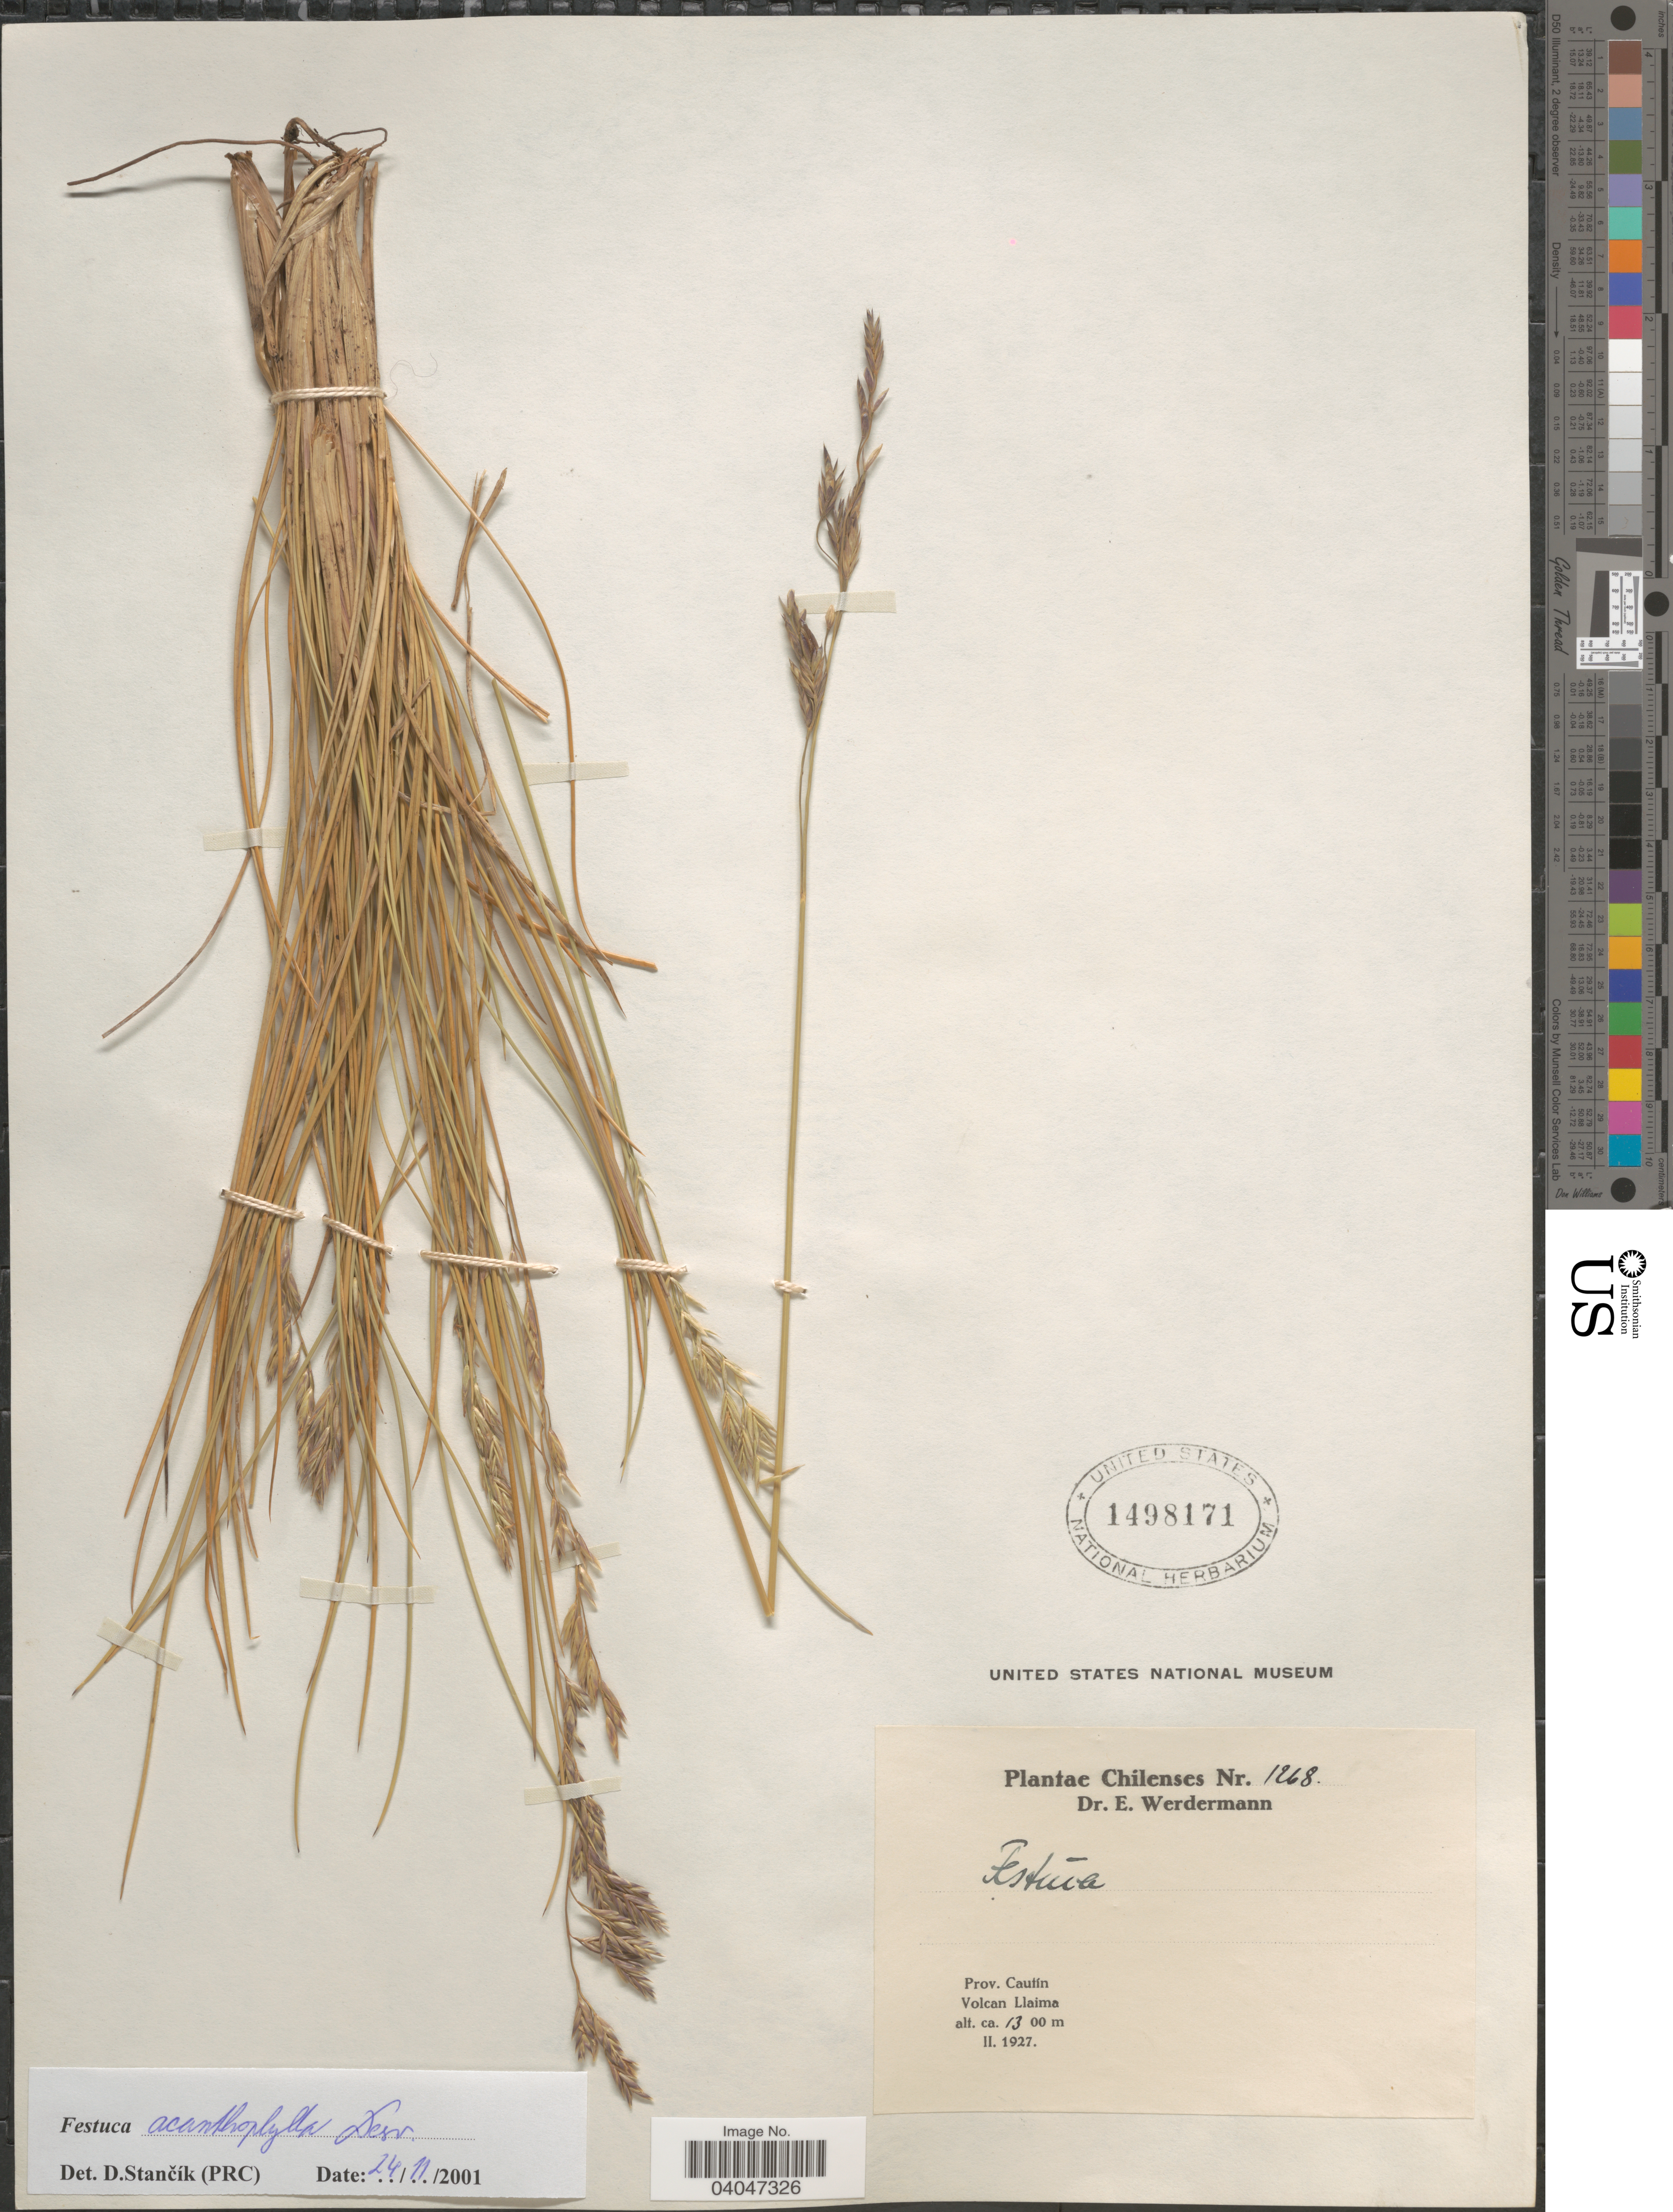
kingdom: Plantae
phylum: Tracheophyta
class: Liliopsida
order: Poales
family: Poaceae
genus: Festuca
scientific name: Festuca acanthophylla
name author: É. Desv.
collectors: E. Werdermann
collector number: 1268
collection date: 1927-02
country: Chile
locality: Prov. Cautín. Volcan Llaima.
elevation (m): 1300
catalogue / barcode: US 1498171